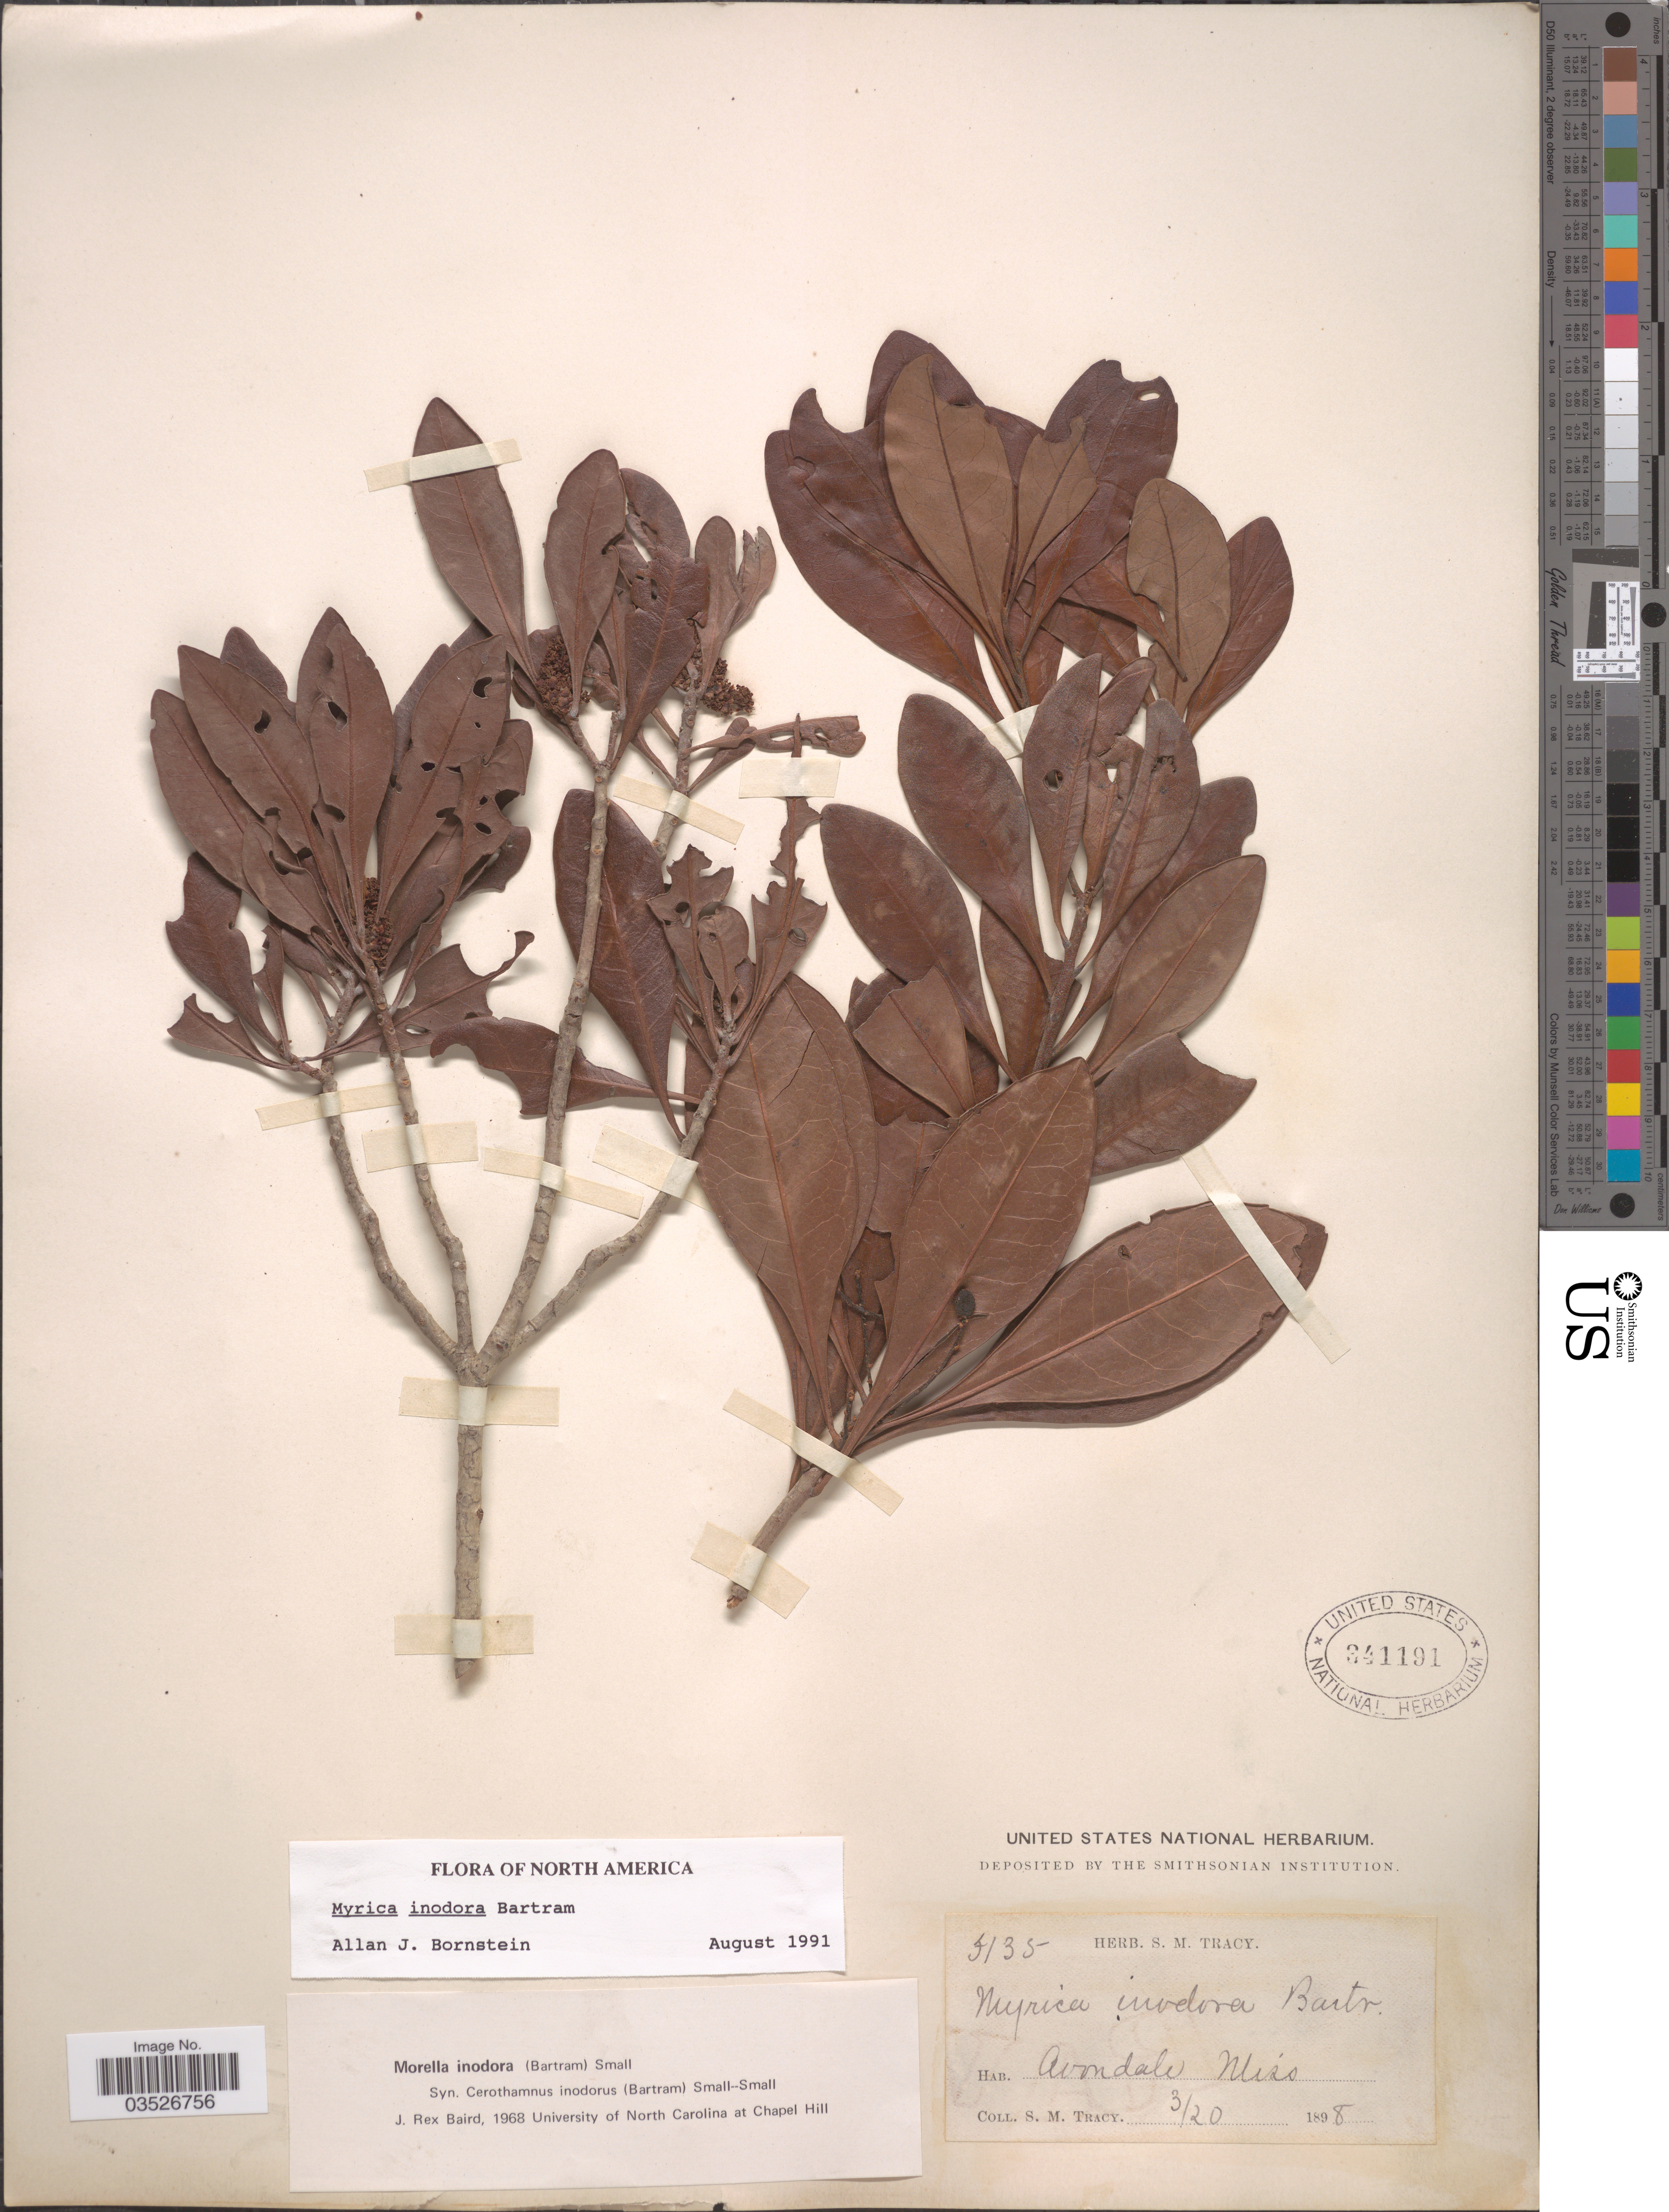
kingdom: Plantae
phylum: Tracheophyta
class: Magnoliopsida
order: Fagales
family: Myricaceae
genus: Morella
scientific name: Morella inodora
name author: (W. Bartram) Small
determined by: Baird, James Rex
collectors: S. M. Tracy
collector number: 5135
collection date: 1898-03-20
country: United States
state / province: Mississippi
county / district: Oktibbeha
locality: Avondale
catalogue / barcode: US 341191